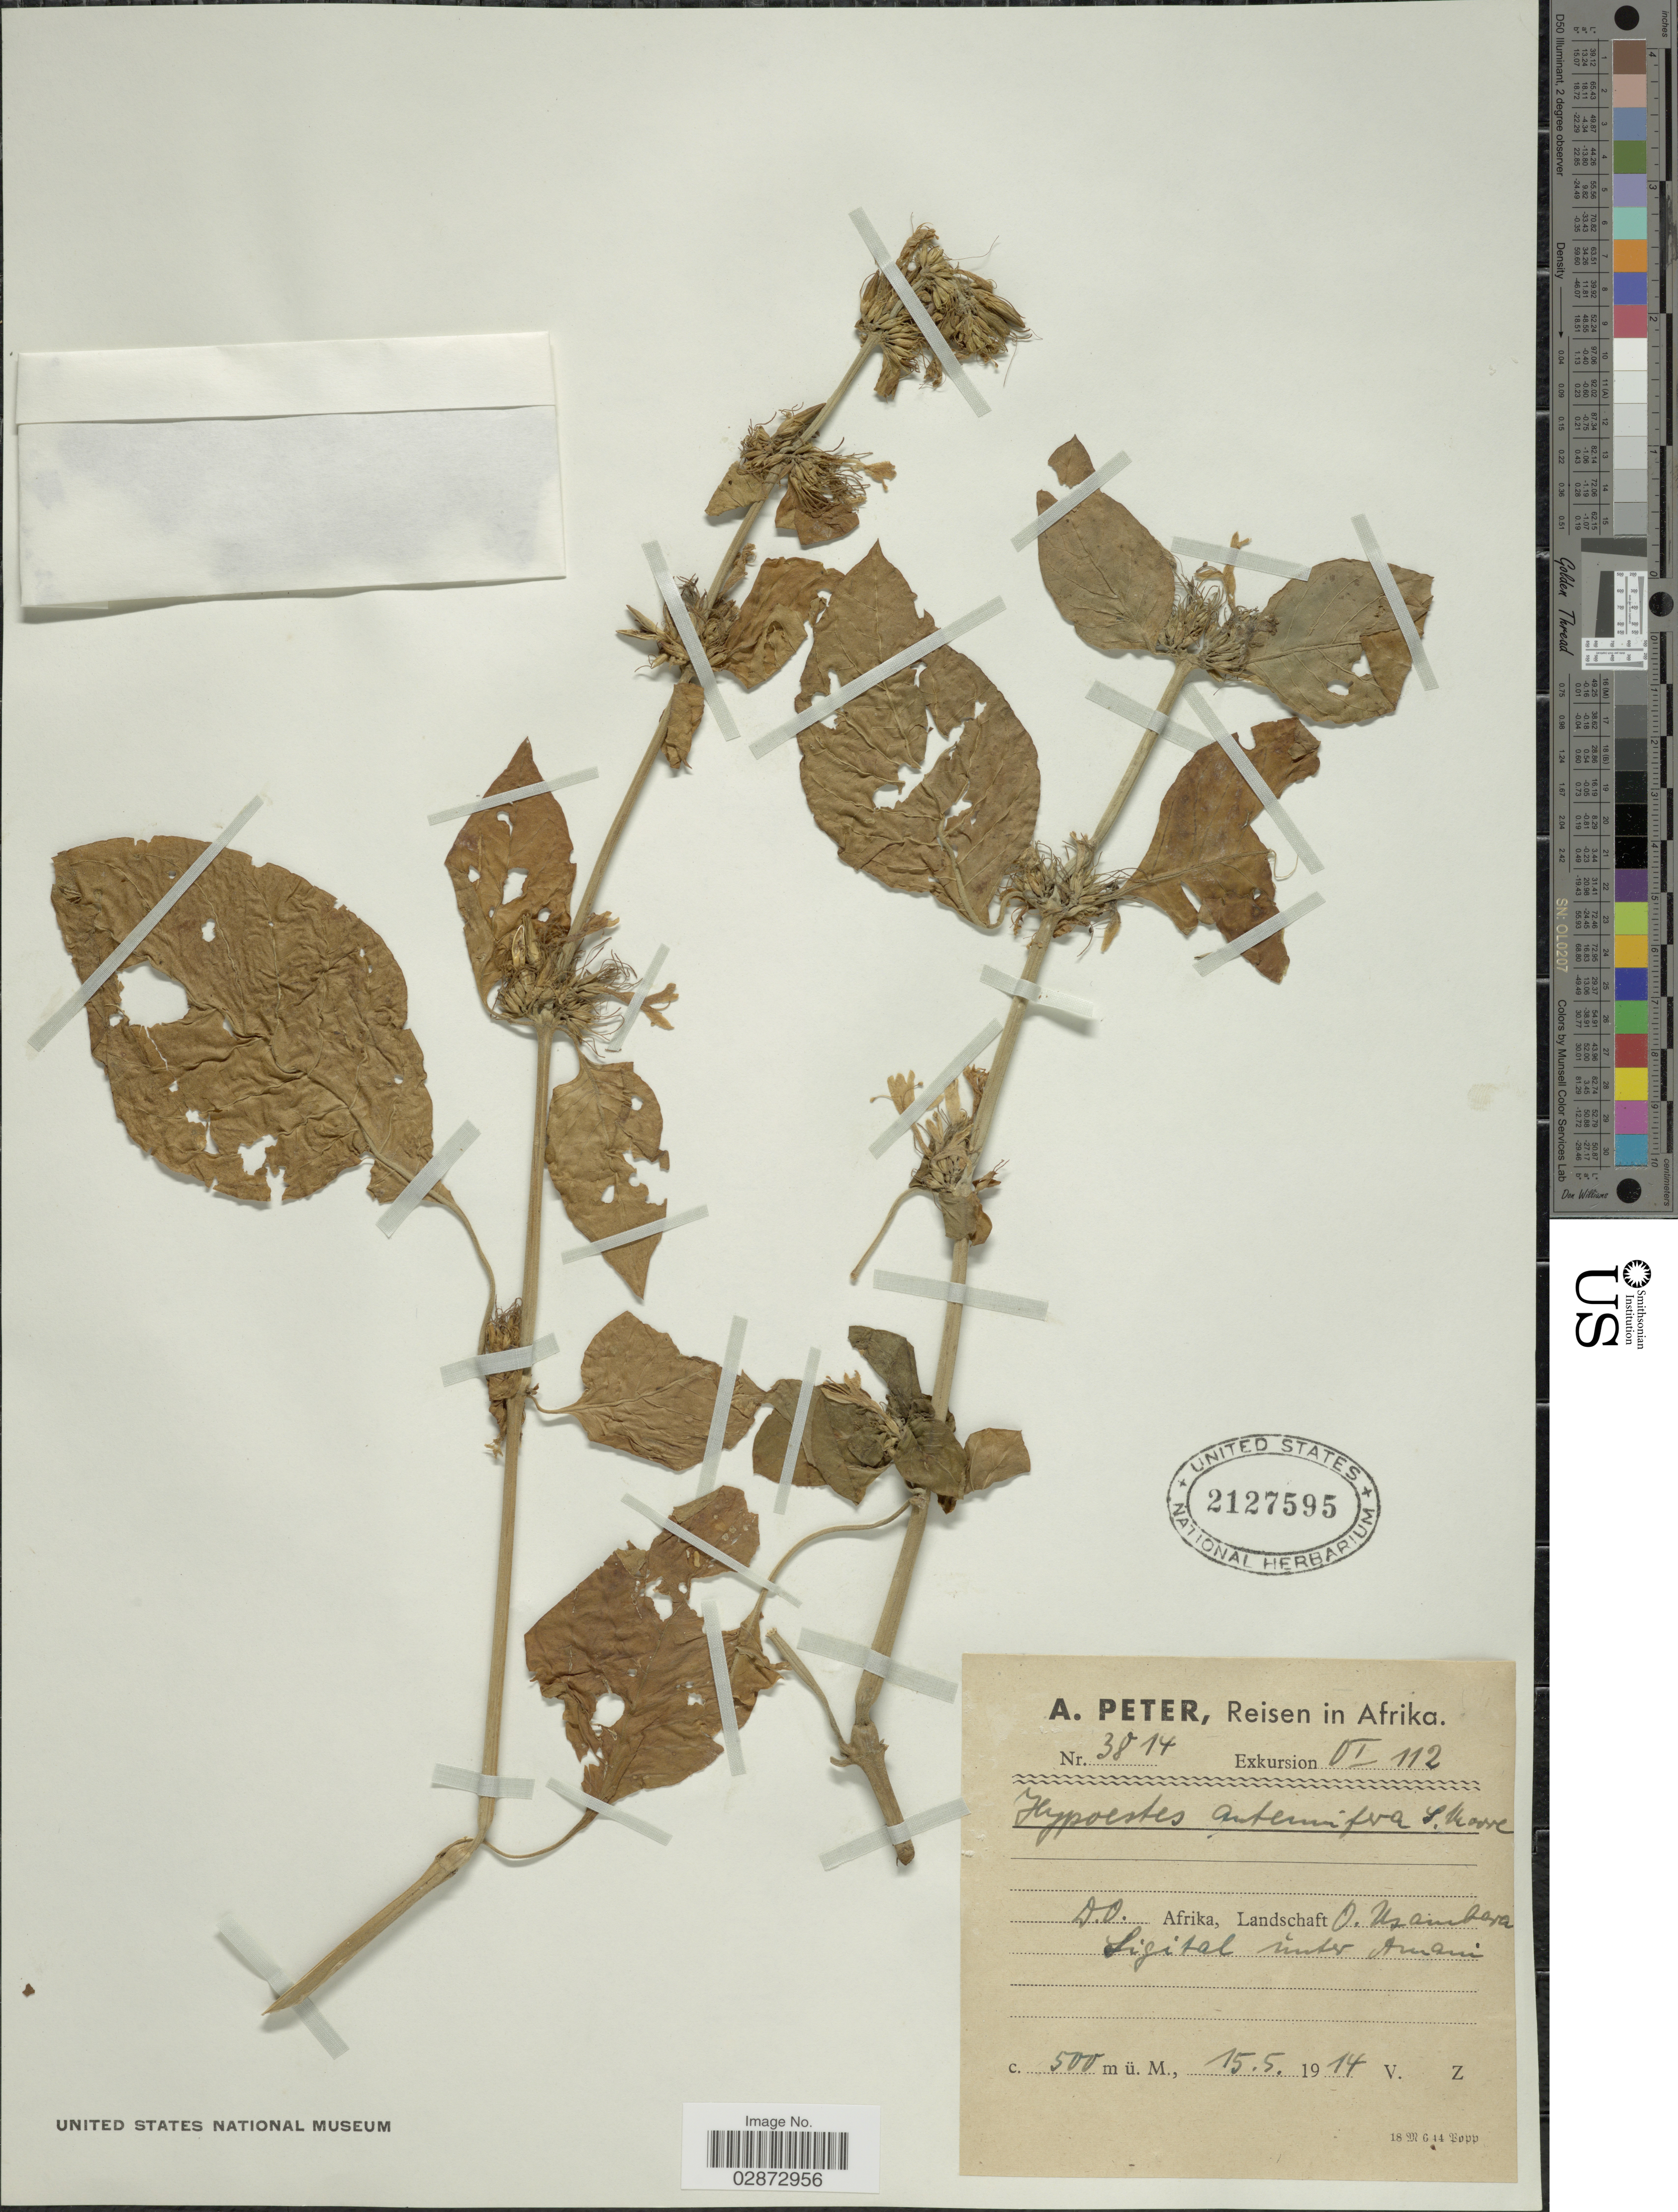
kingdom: Plantae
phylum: Tracheophyta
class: Magnoliopsida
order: Lamiales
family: Acanthaceae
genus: Hypoestes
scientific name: Hypoestes antennifera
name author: S. Moore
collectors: A. Peter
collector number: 3814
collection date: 1914-05-15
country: Tanzania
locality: D.O. Afrika, O. Usambara. Sigi tal unter Amani [Sigi valley below Amani].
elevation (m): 500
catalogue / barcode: US 2127595